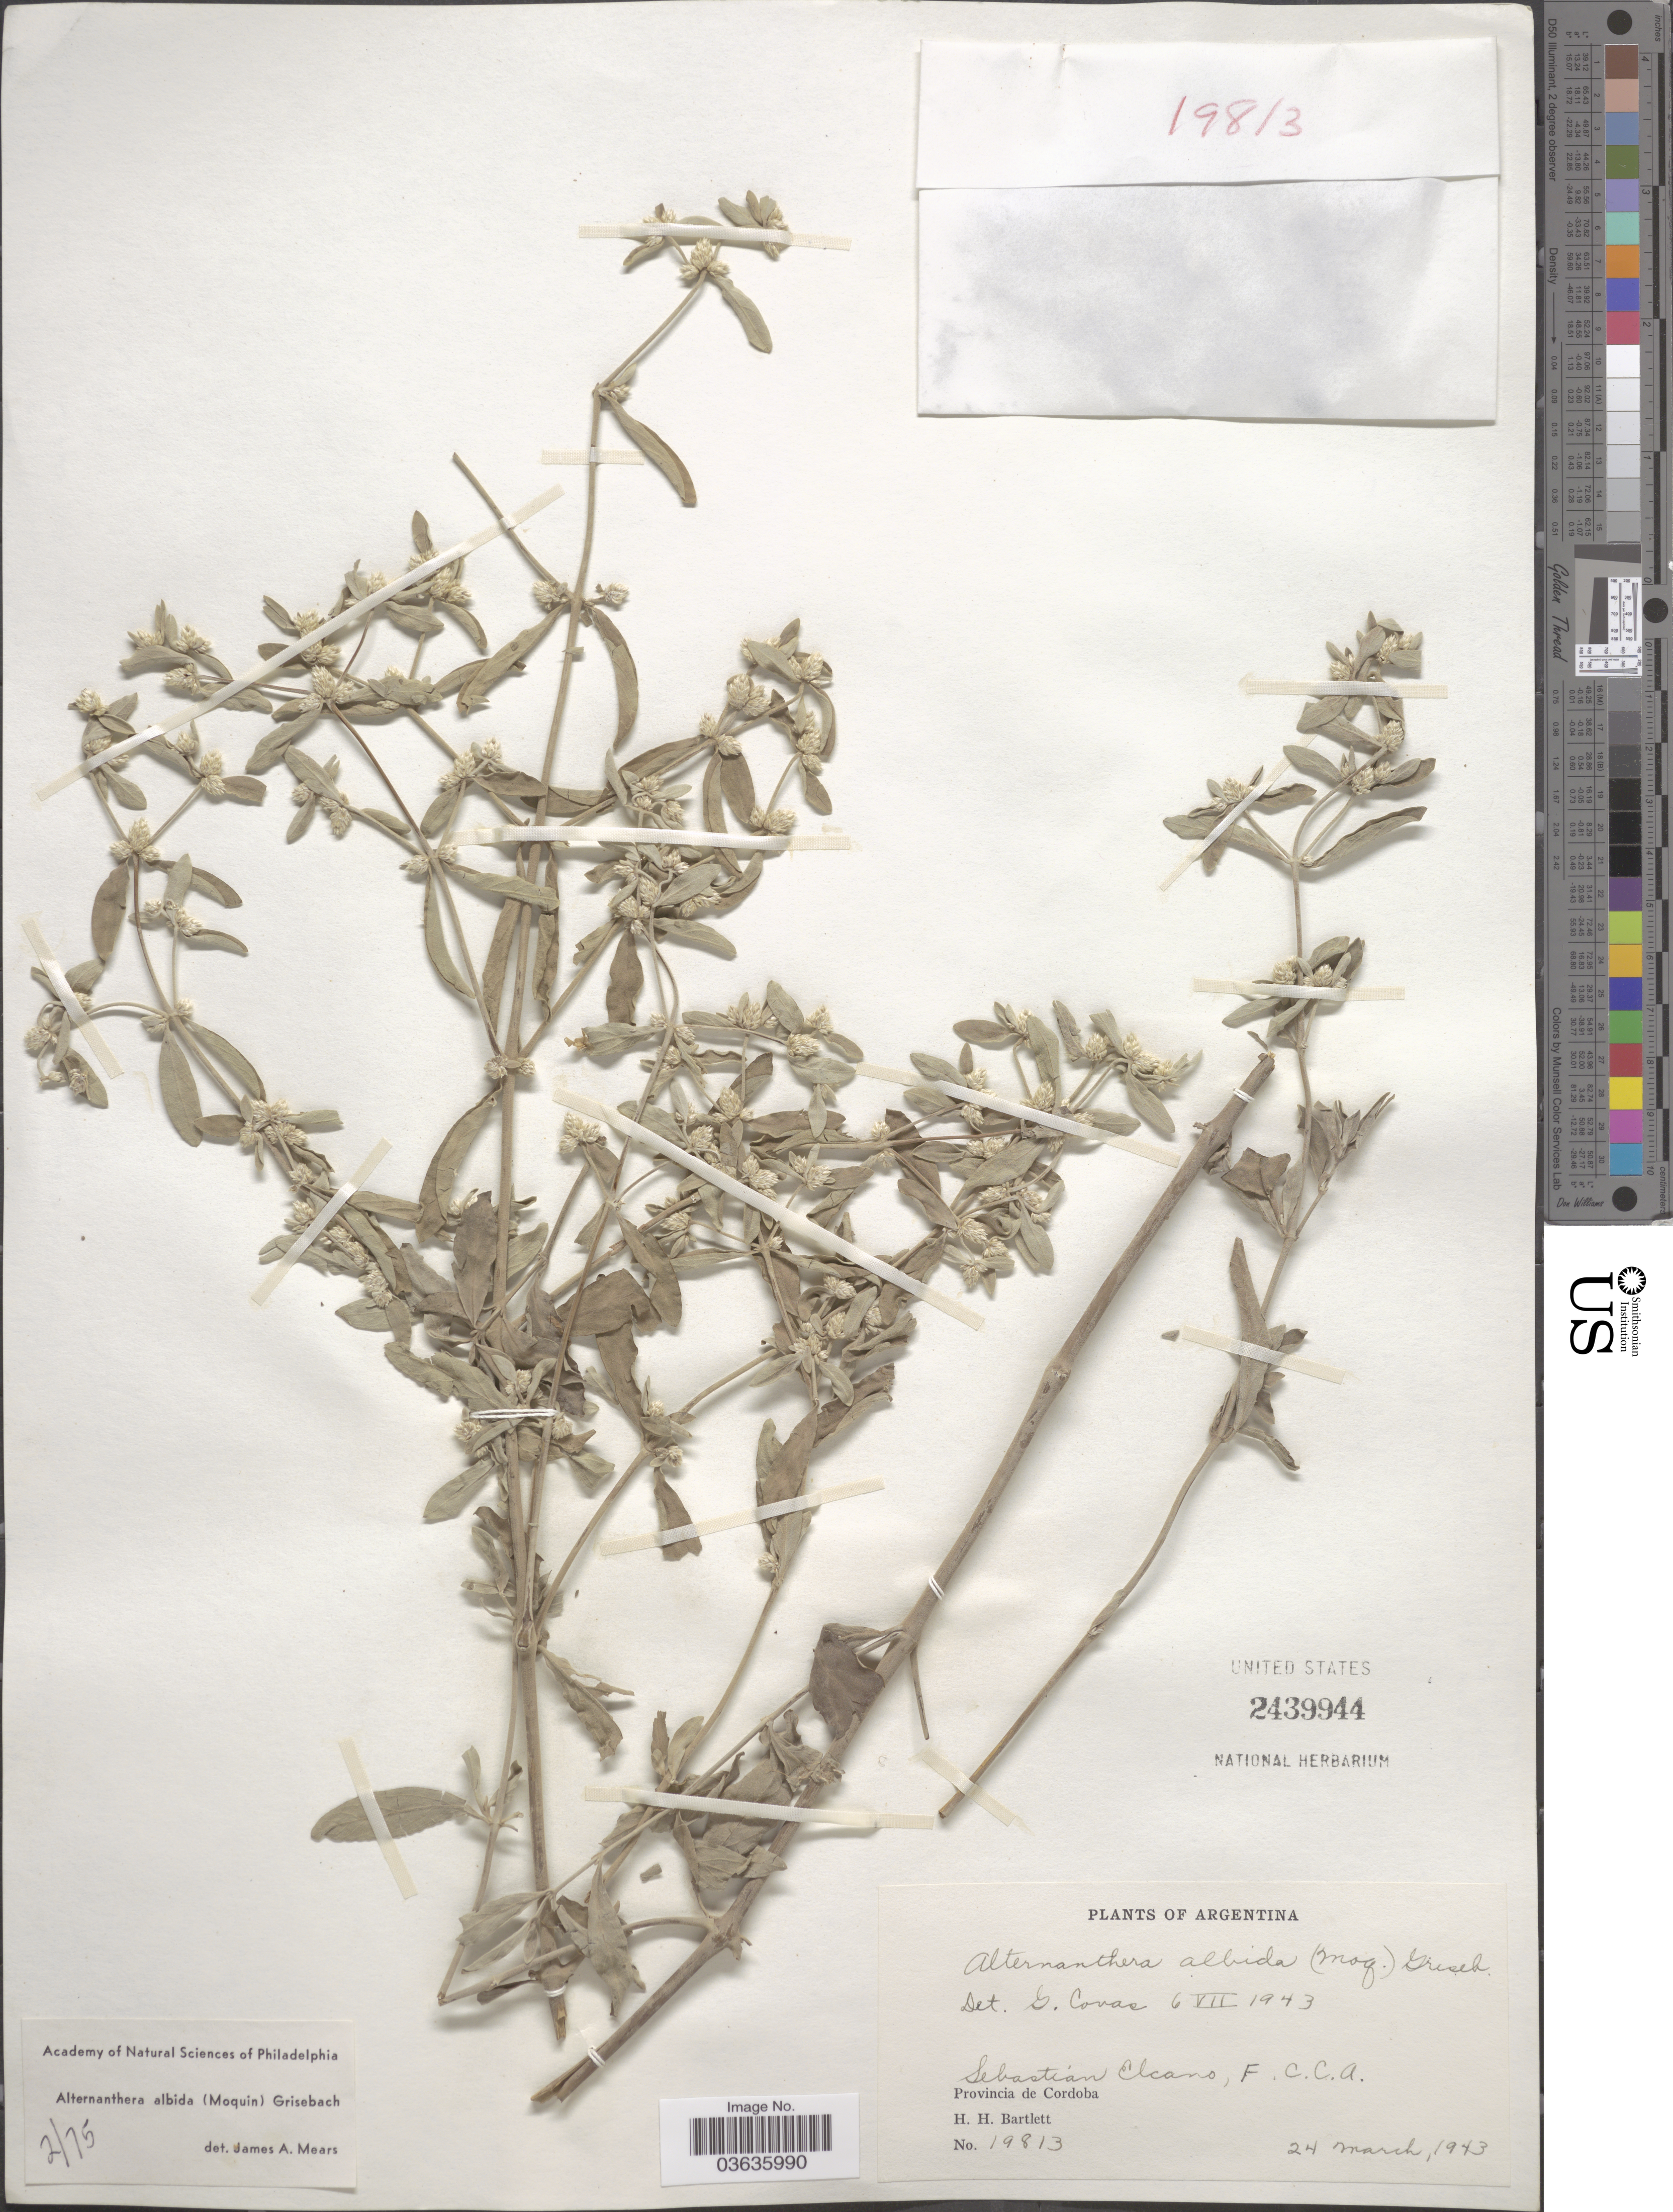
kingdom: Plantae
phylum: Tracheophyta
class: Magnoliopsida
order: Caryophyllales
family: Amaranthaceae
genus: Alternanthera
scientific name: Alternanthera albida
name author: (Moq.) Griseb.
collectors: H. H. Bartlett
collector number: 19813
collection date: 1943-03-24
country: Argentina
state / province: Cordoba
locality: Sebastian Elcano, F. C. C. A.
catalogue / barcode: US 2439944